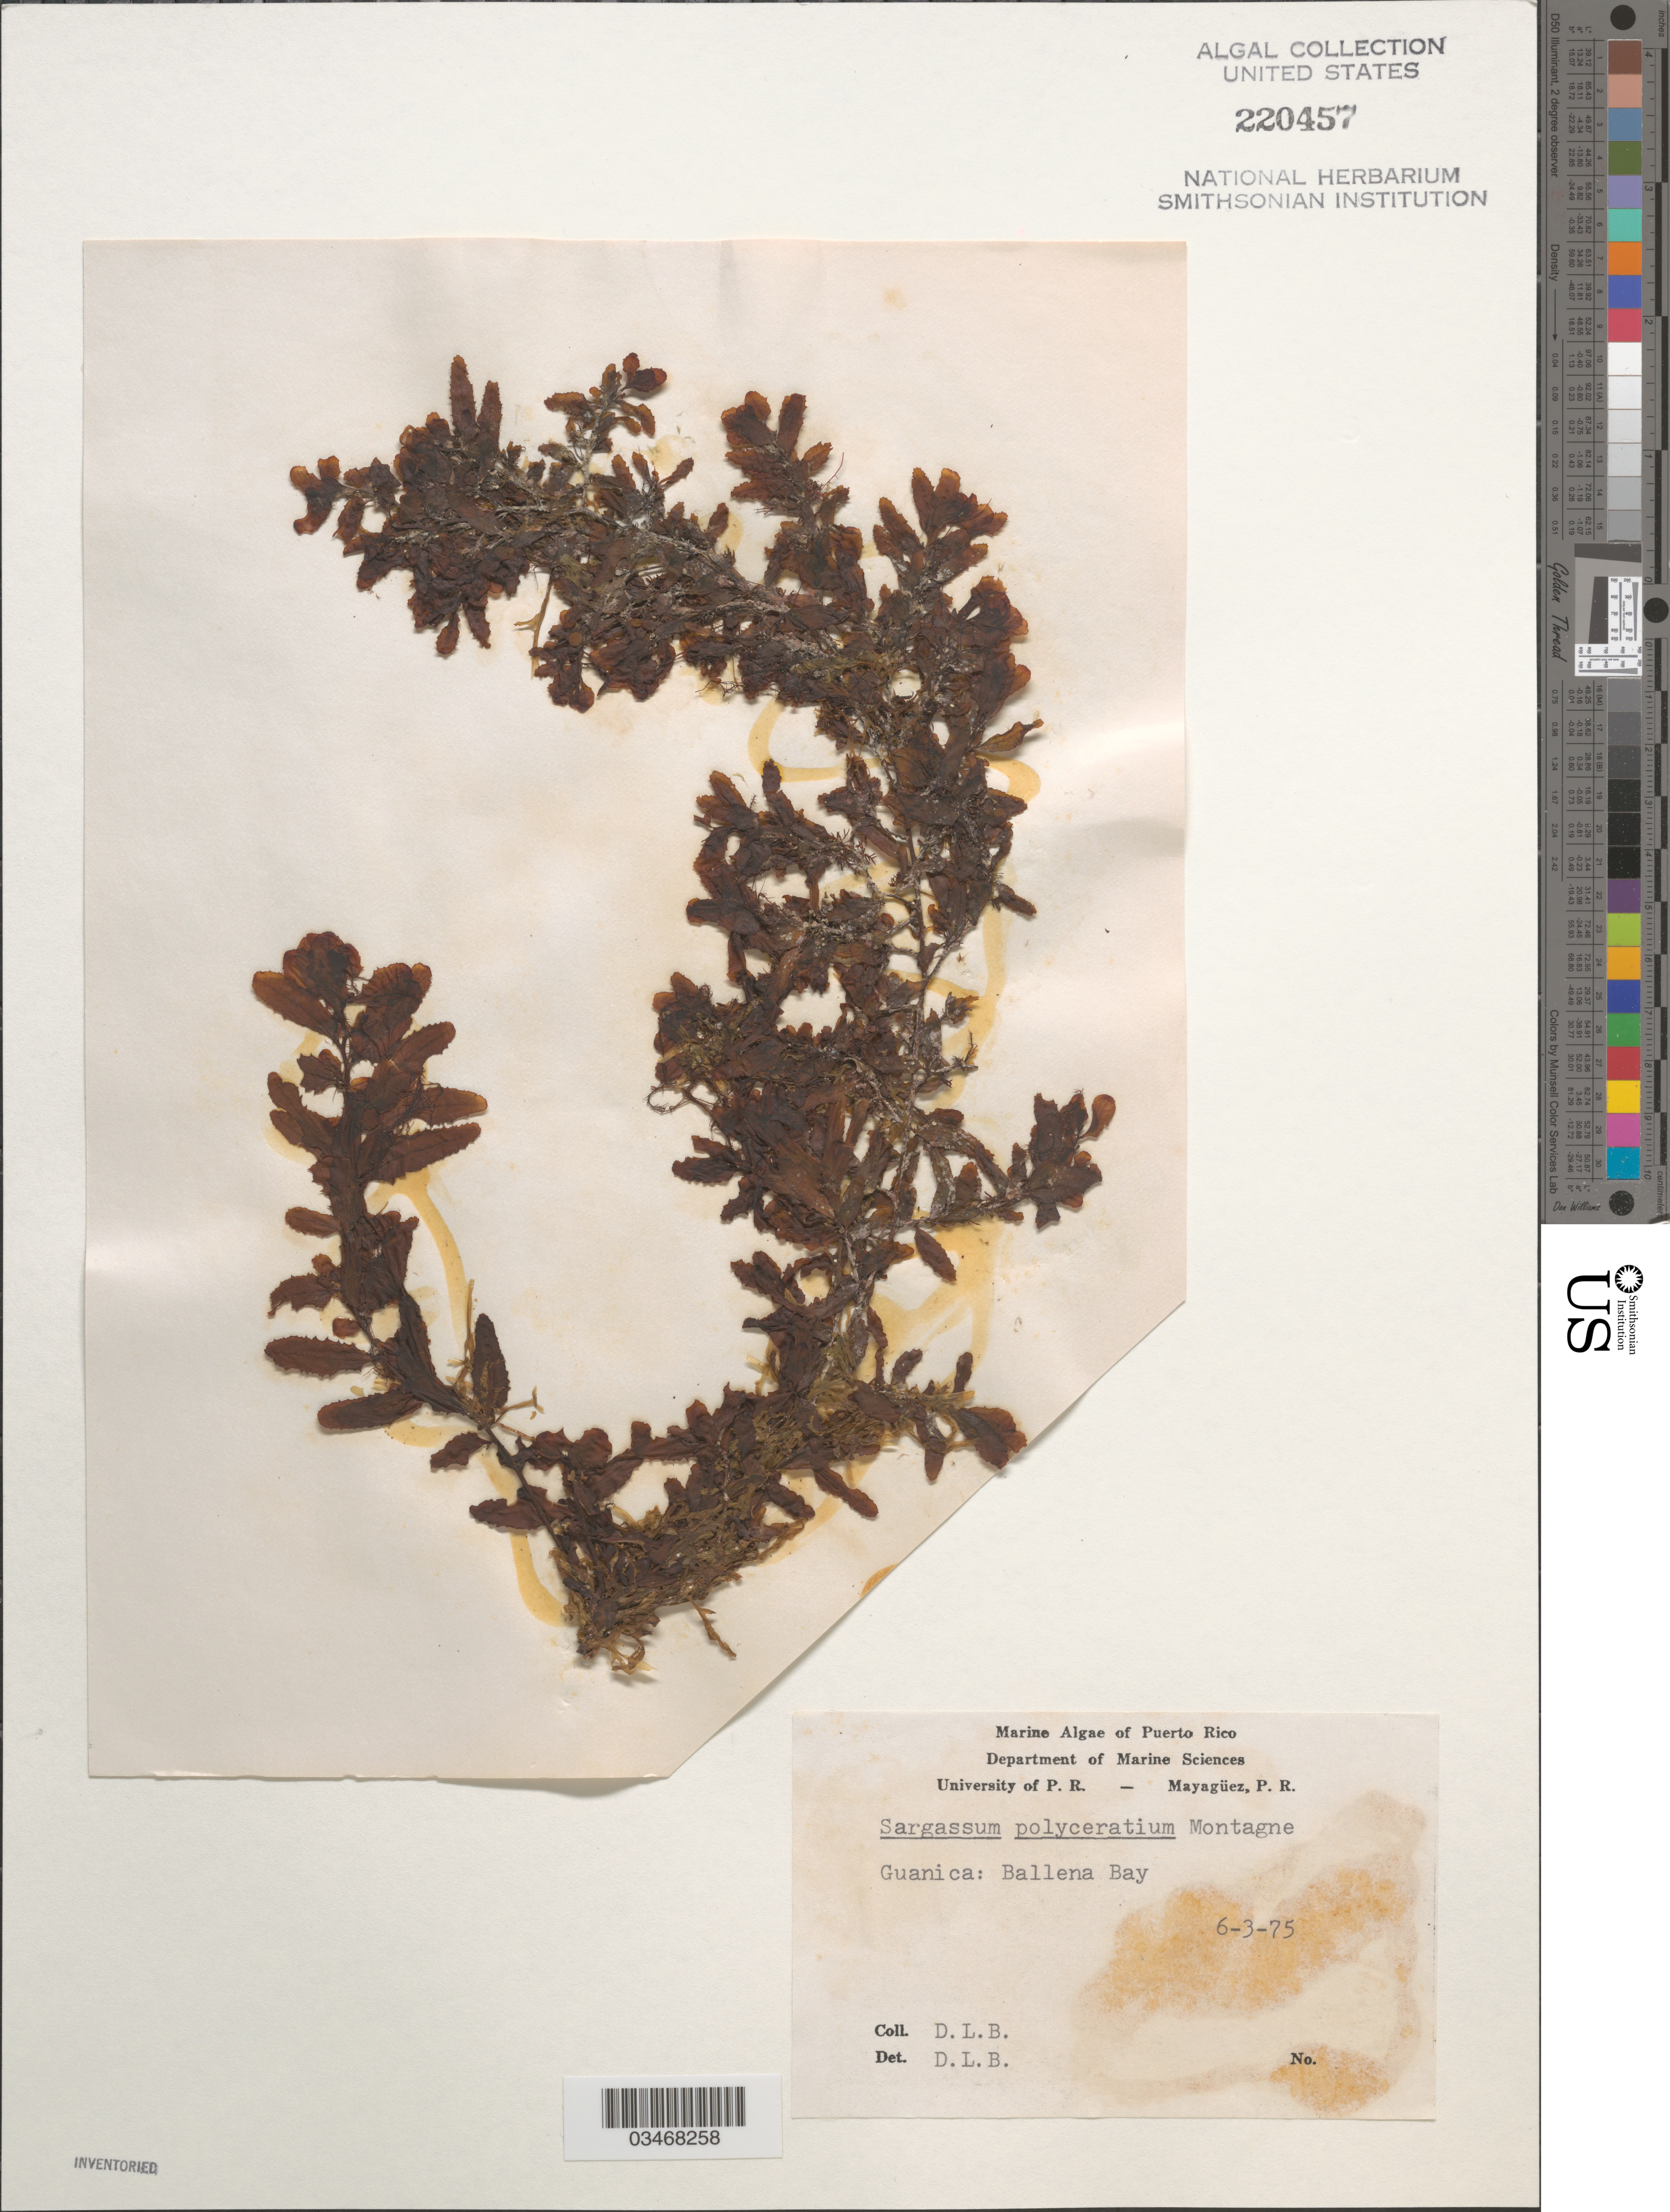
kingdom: Chromista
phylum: Ochrophyta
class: Phaeophyceae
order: Fucales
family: Sargassaceae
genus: Sargassum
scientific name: Sargassum polyceratium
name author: Mont.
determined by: Ballantine, D. L.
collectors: D.L. Ballantine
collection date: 1975-06-03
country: Puerto Rico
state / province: Guanica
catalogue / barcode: US 220457